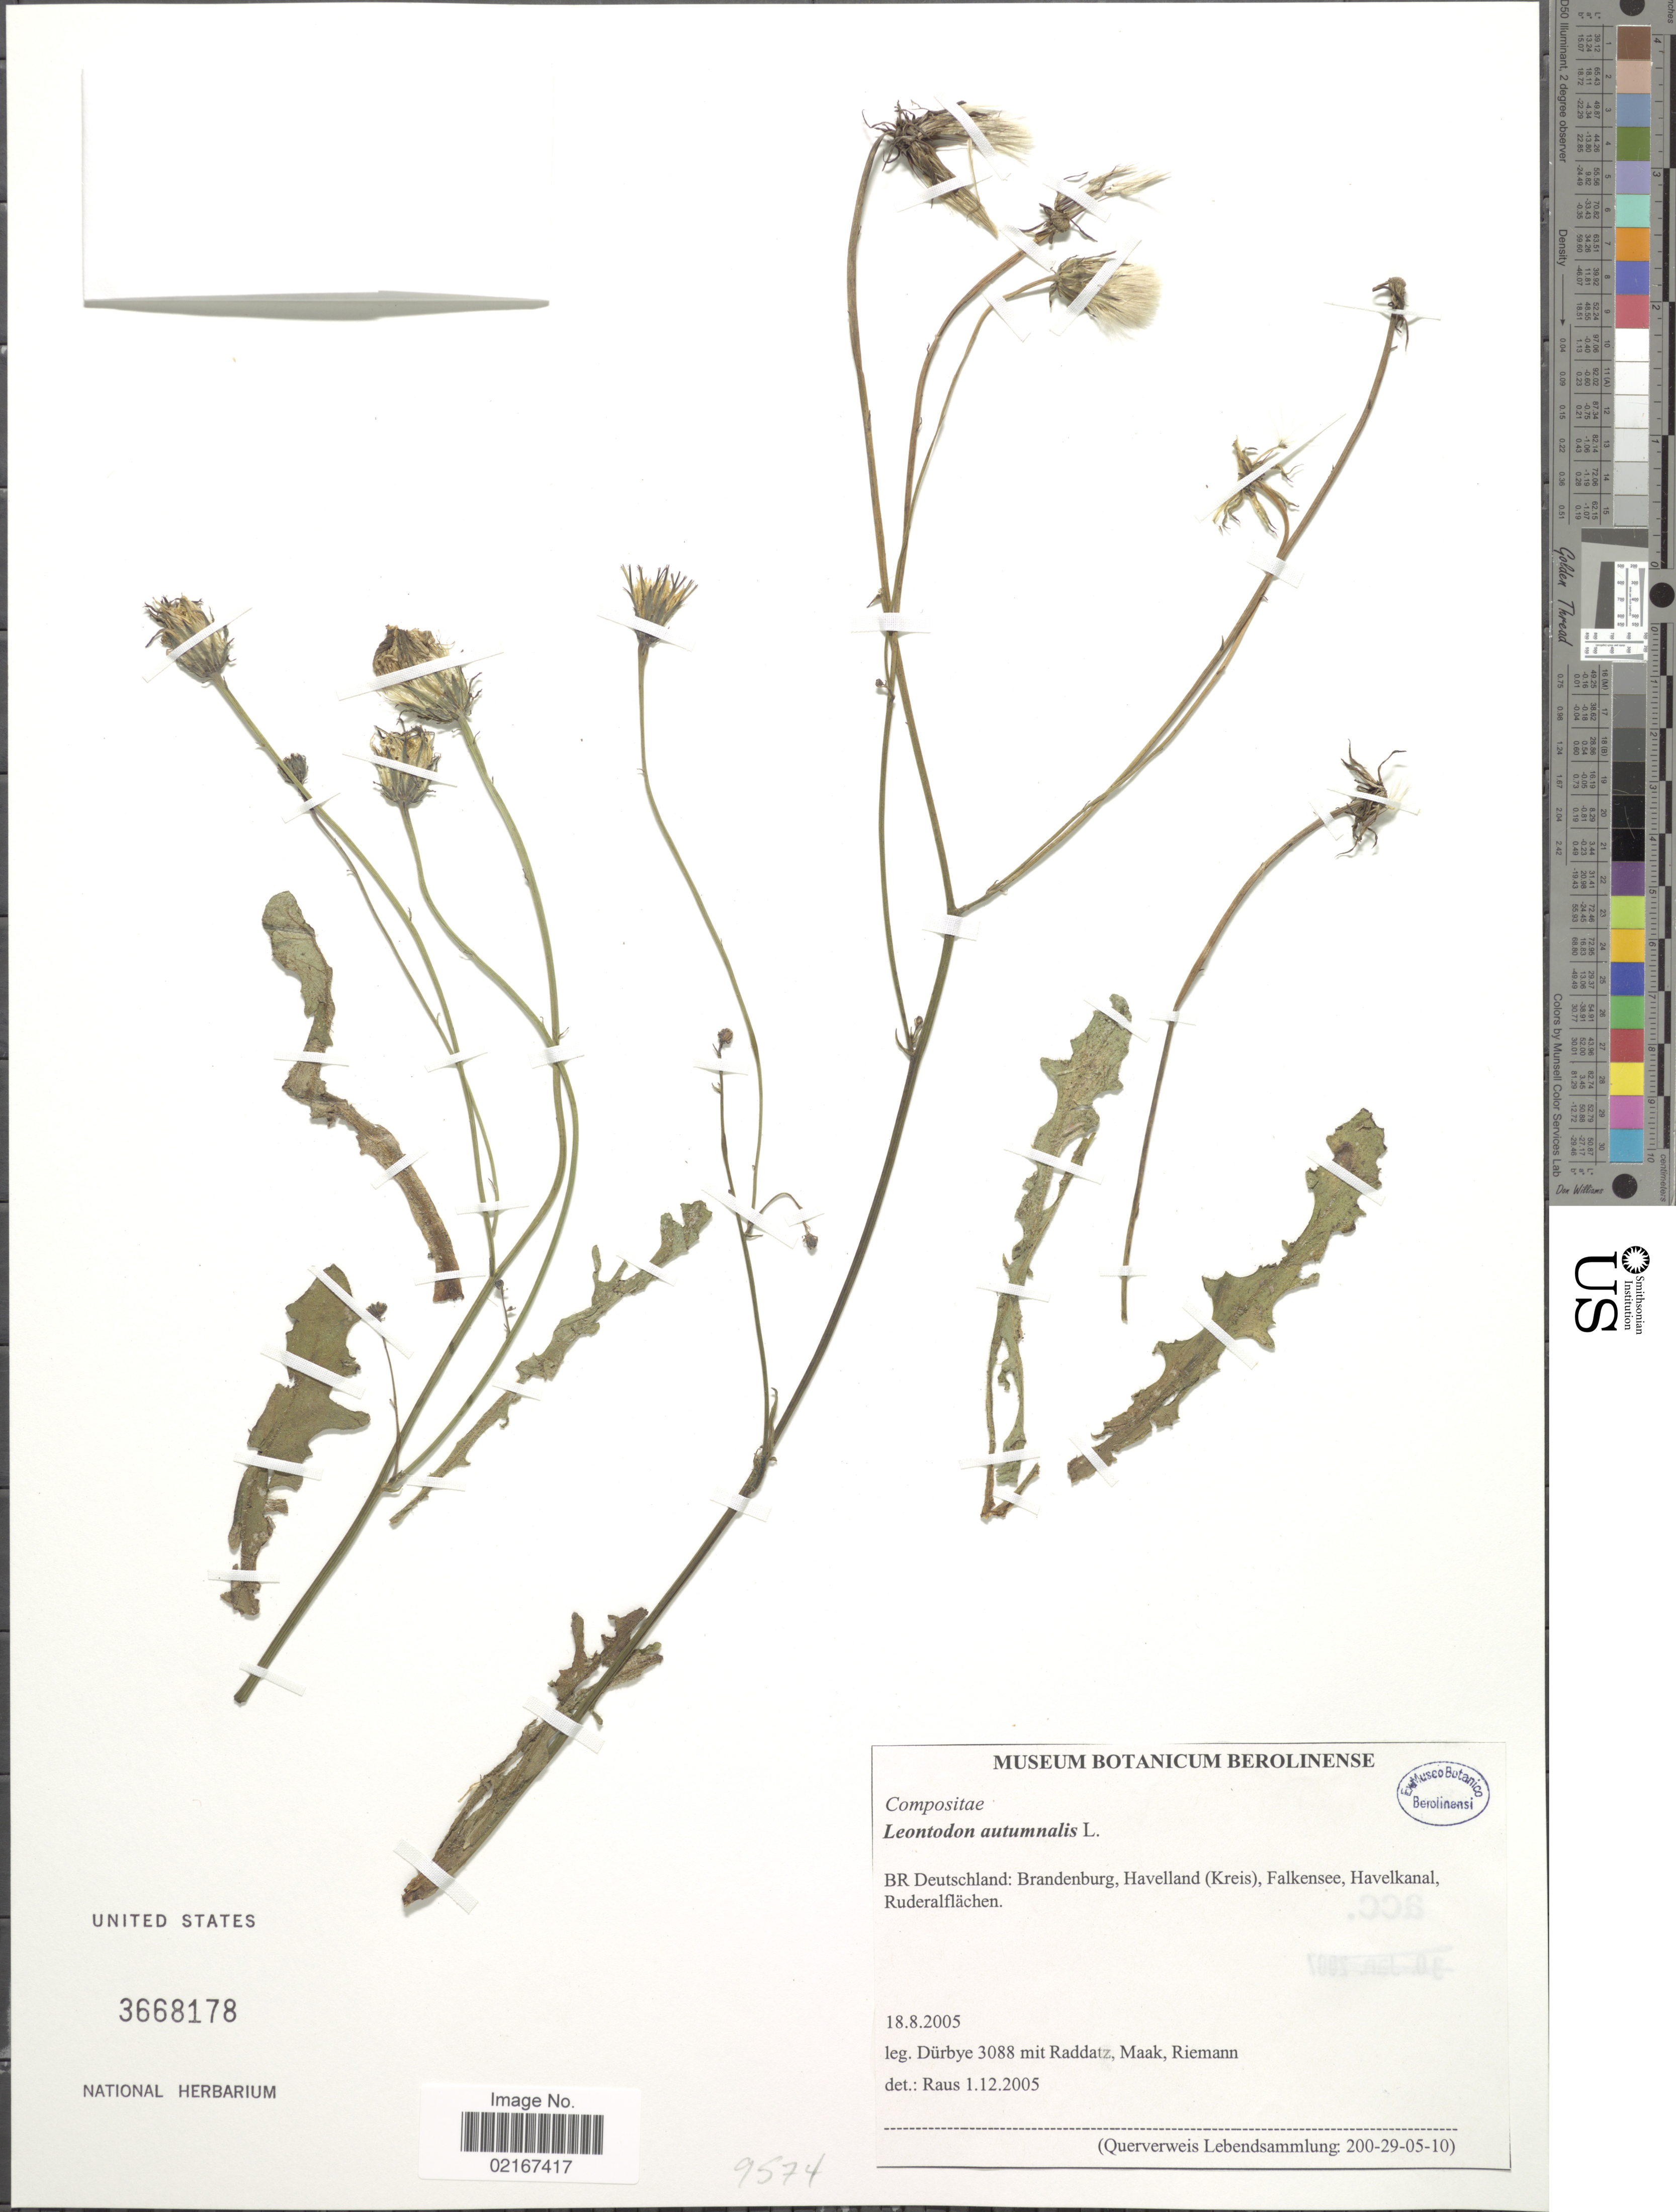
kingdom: Plantae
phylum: Tracheophyta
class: Magnoliopsida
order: Asterales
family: Asteraceae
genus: Scorzoneroides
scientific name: Scorzoneroides autumnalis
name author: (L.) Moench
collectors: Dürbye, Raddatz, Maak & -. Riemann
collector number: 3088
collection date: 2005-08-18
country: Germany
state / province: Brandenburg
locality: BR Deutschland, Havelland (Kreis), Falkensee, Havelkanal, Ruderalflachen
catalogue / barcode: US 3668178